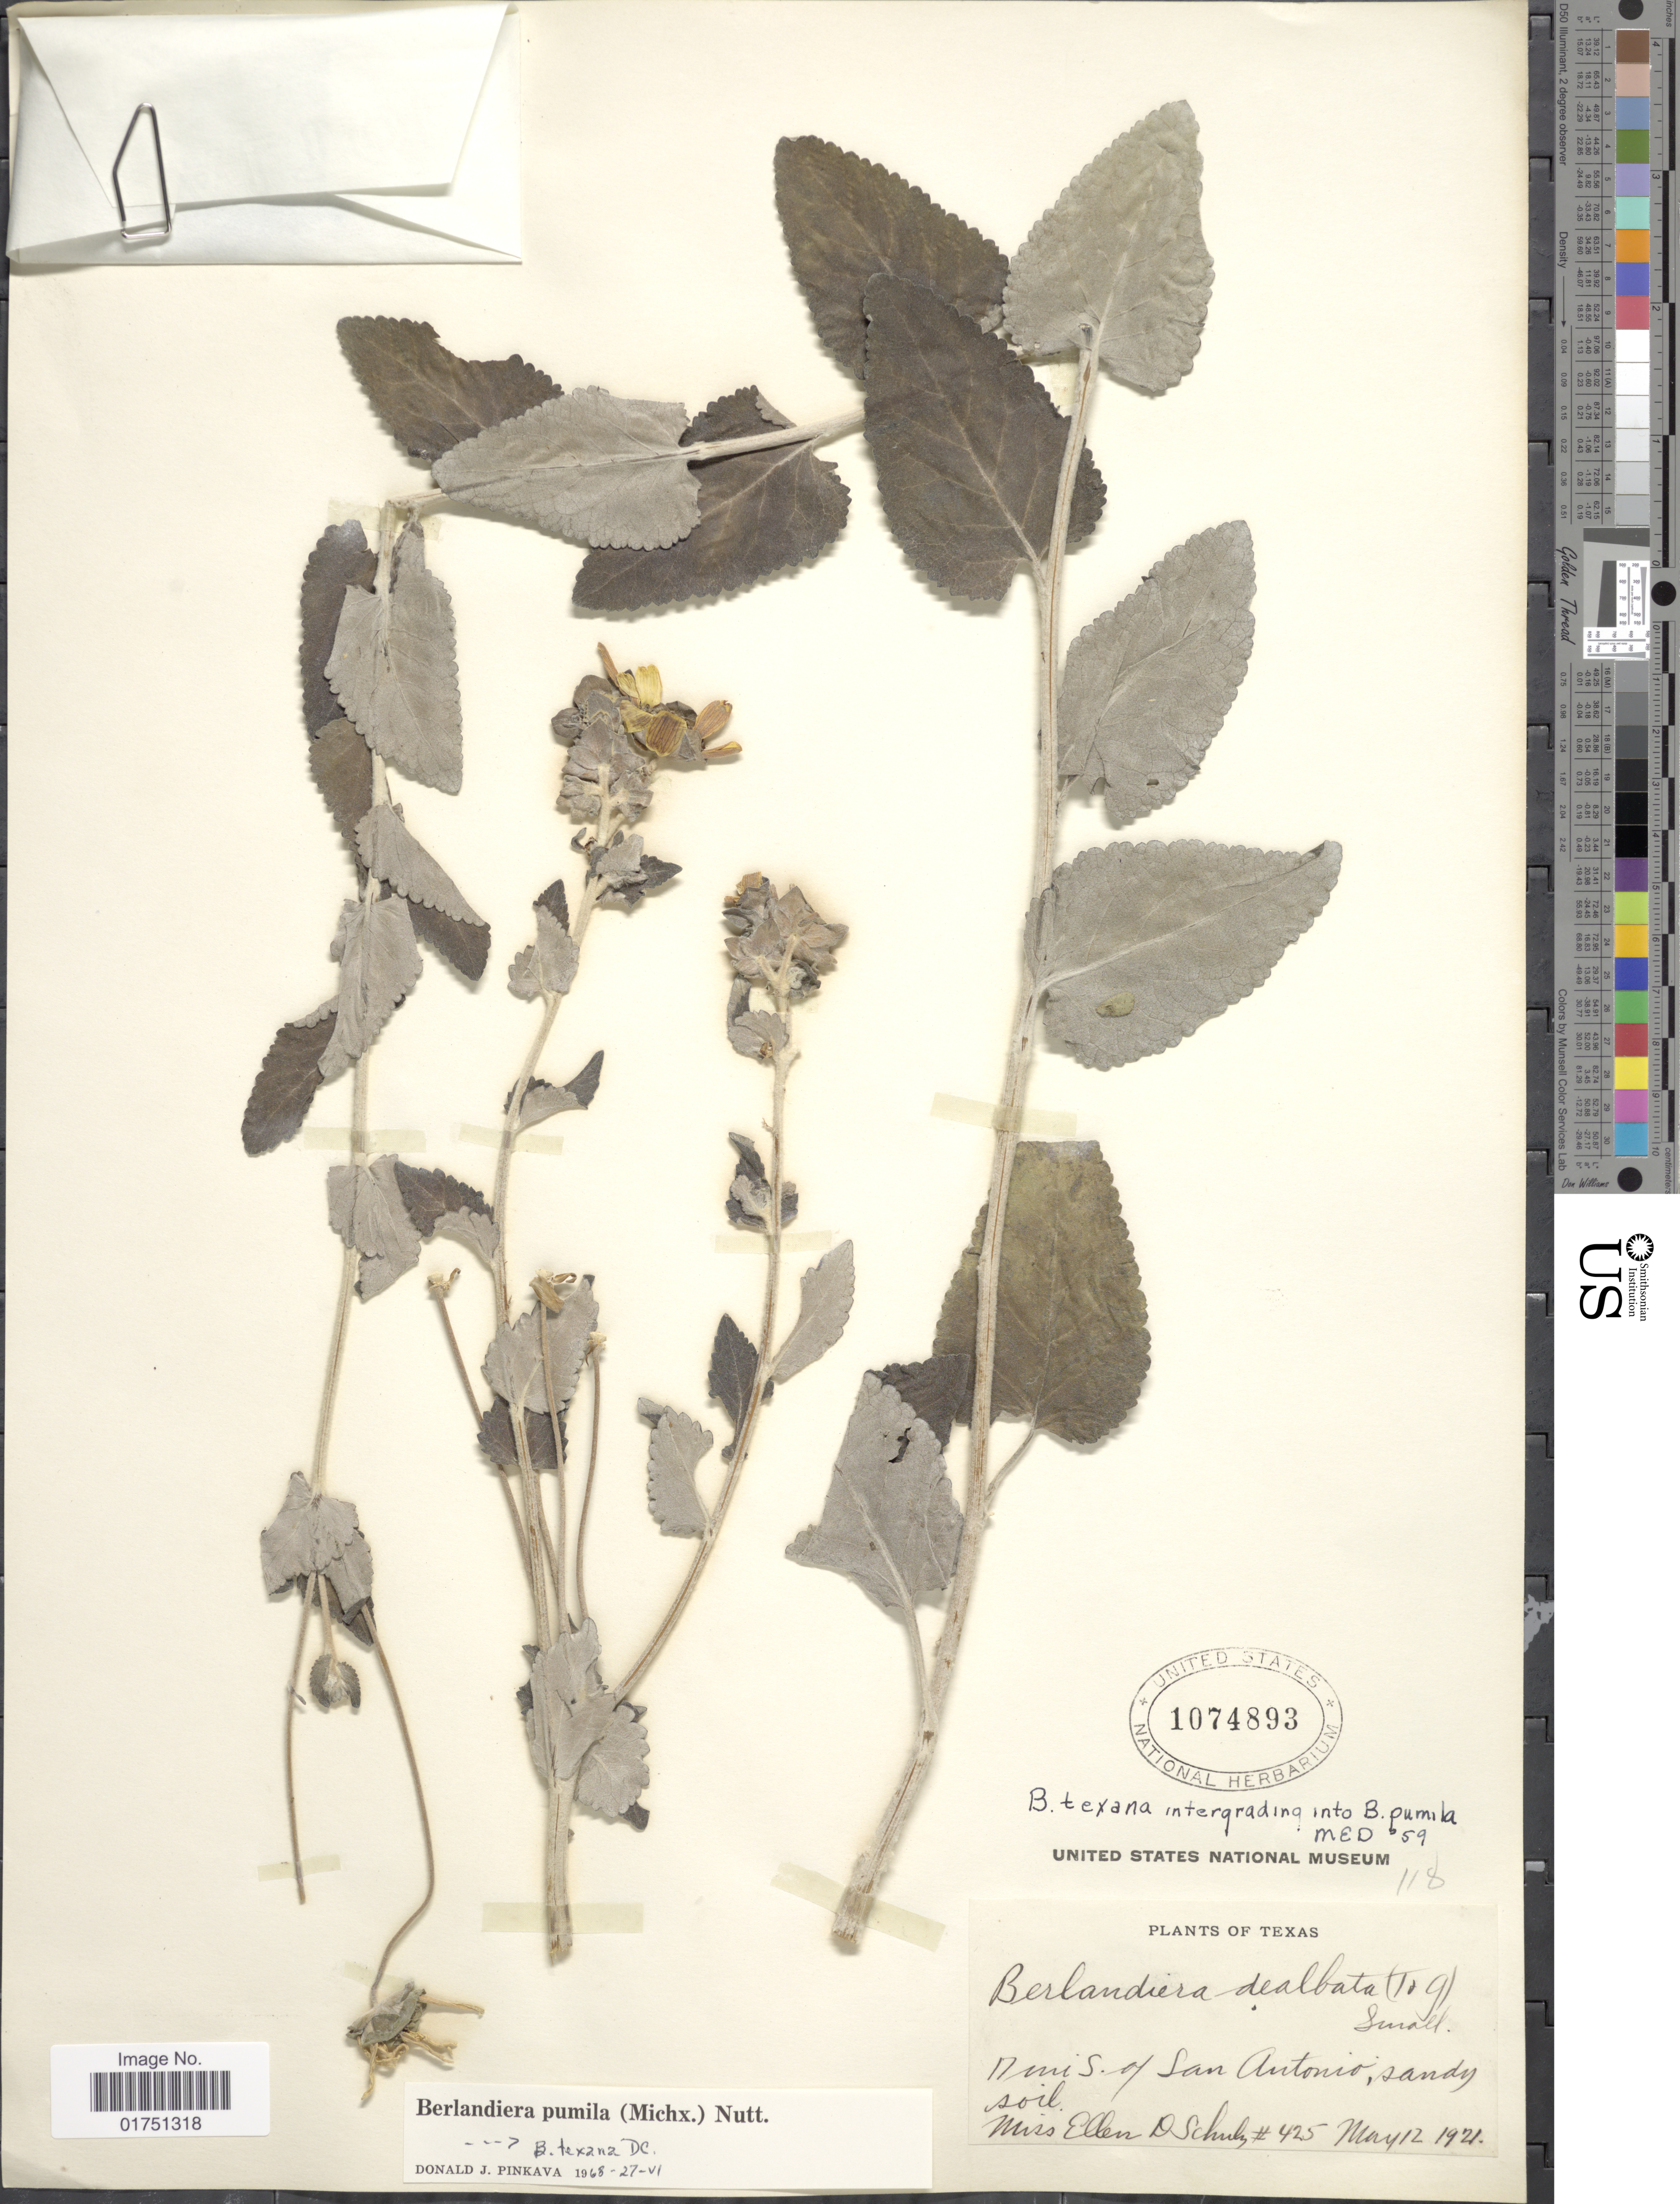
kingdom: Plantae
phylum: Tracheophyta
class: Magnoliopsida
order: Asterales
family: Asteraceae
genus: Berlandiera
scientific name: Berlandiera pumila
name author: (Michx.) Nutt.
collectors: E. D. Schulz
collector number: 425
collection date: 1921-05-12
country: United States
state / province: Texas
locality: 17 mi S. of San Antonio, sandy soil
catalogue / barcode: US 1074893